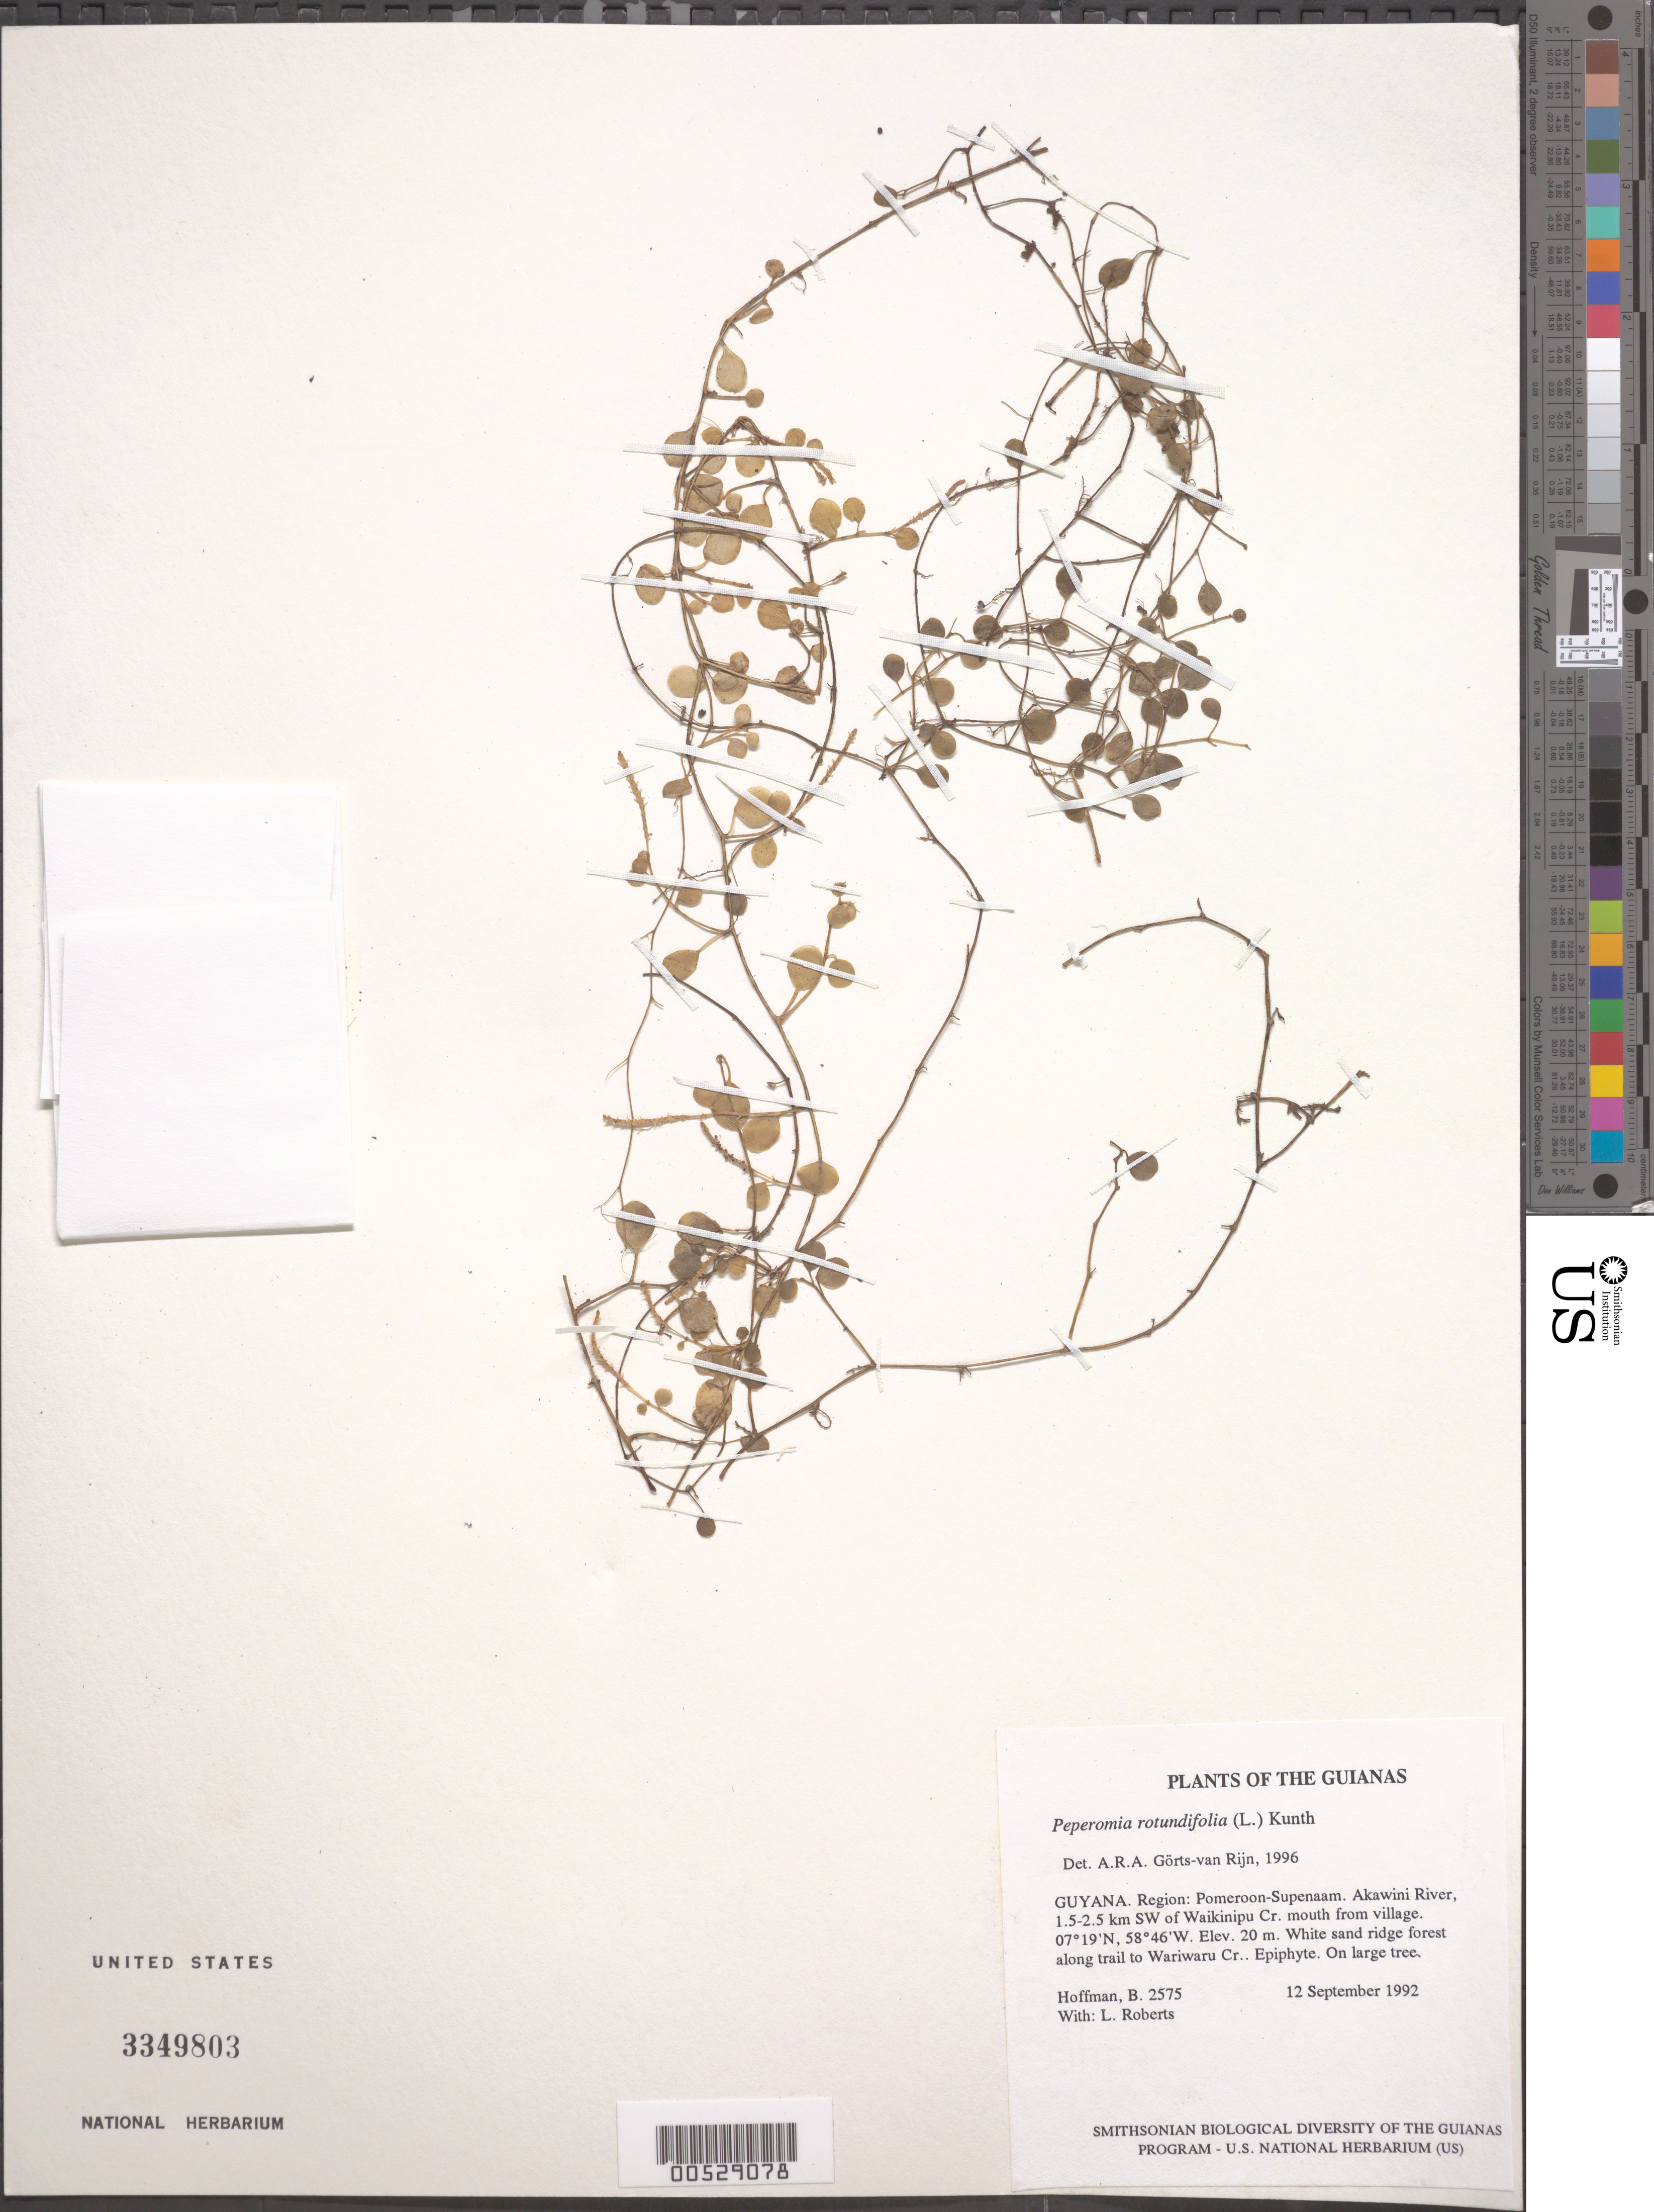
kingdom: Plantae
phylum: Tracheophyta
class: Magnoliopsida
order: Piperales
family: Piperaceae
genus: Peperomia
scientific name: Peperomia rotundifolia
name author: (L.) Kunth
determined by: Görts-van Rijn, A. R. A.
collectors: B. Hoffman & L. Roberts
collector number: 2575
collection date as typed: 12 September 1992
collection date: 1992-09-12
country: Guyana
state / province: Pomeroon-Supenaam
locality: Akawini River, 1.5-2.5 km SW of Waikinipu Creek mouth, along trail from Wakinipu village to Wariwaru Creek (Pomeroon R.)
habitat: White sand ridge forest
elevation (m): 20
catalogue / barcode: US 3349803